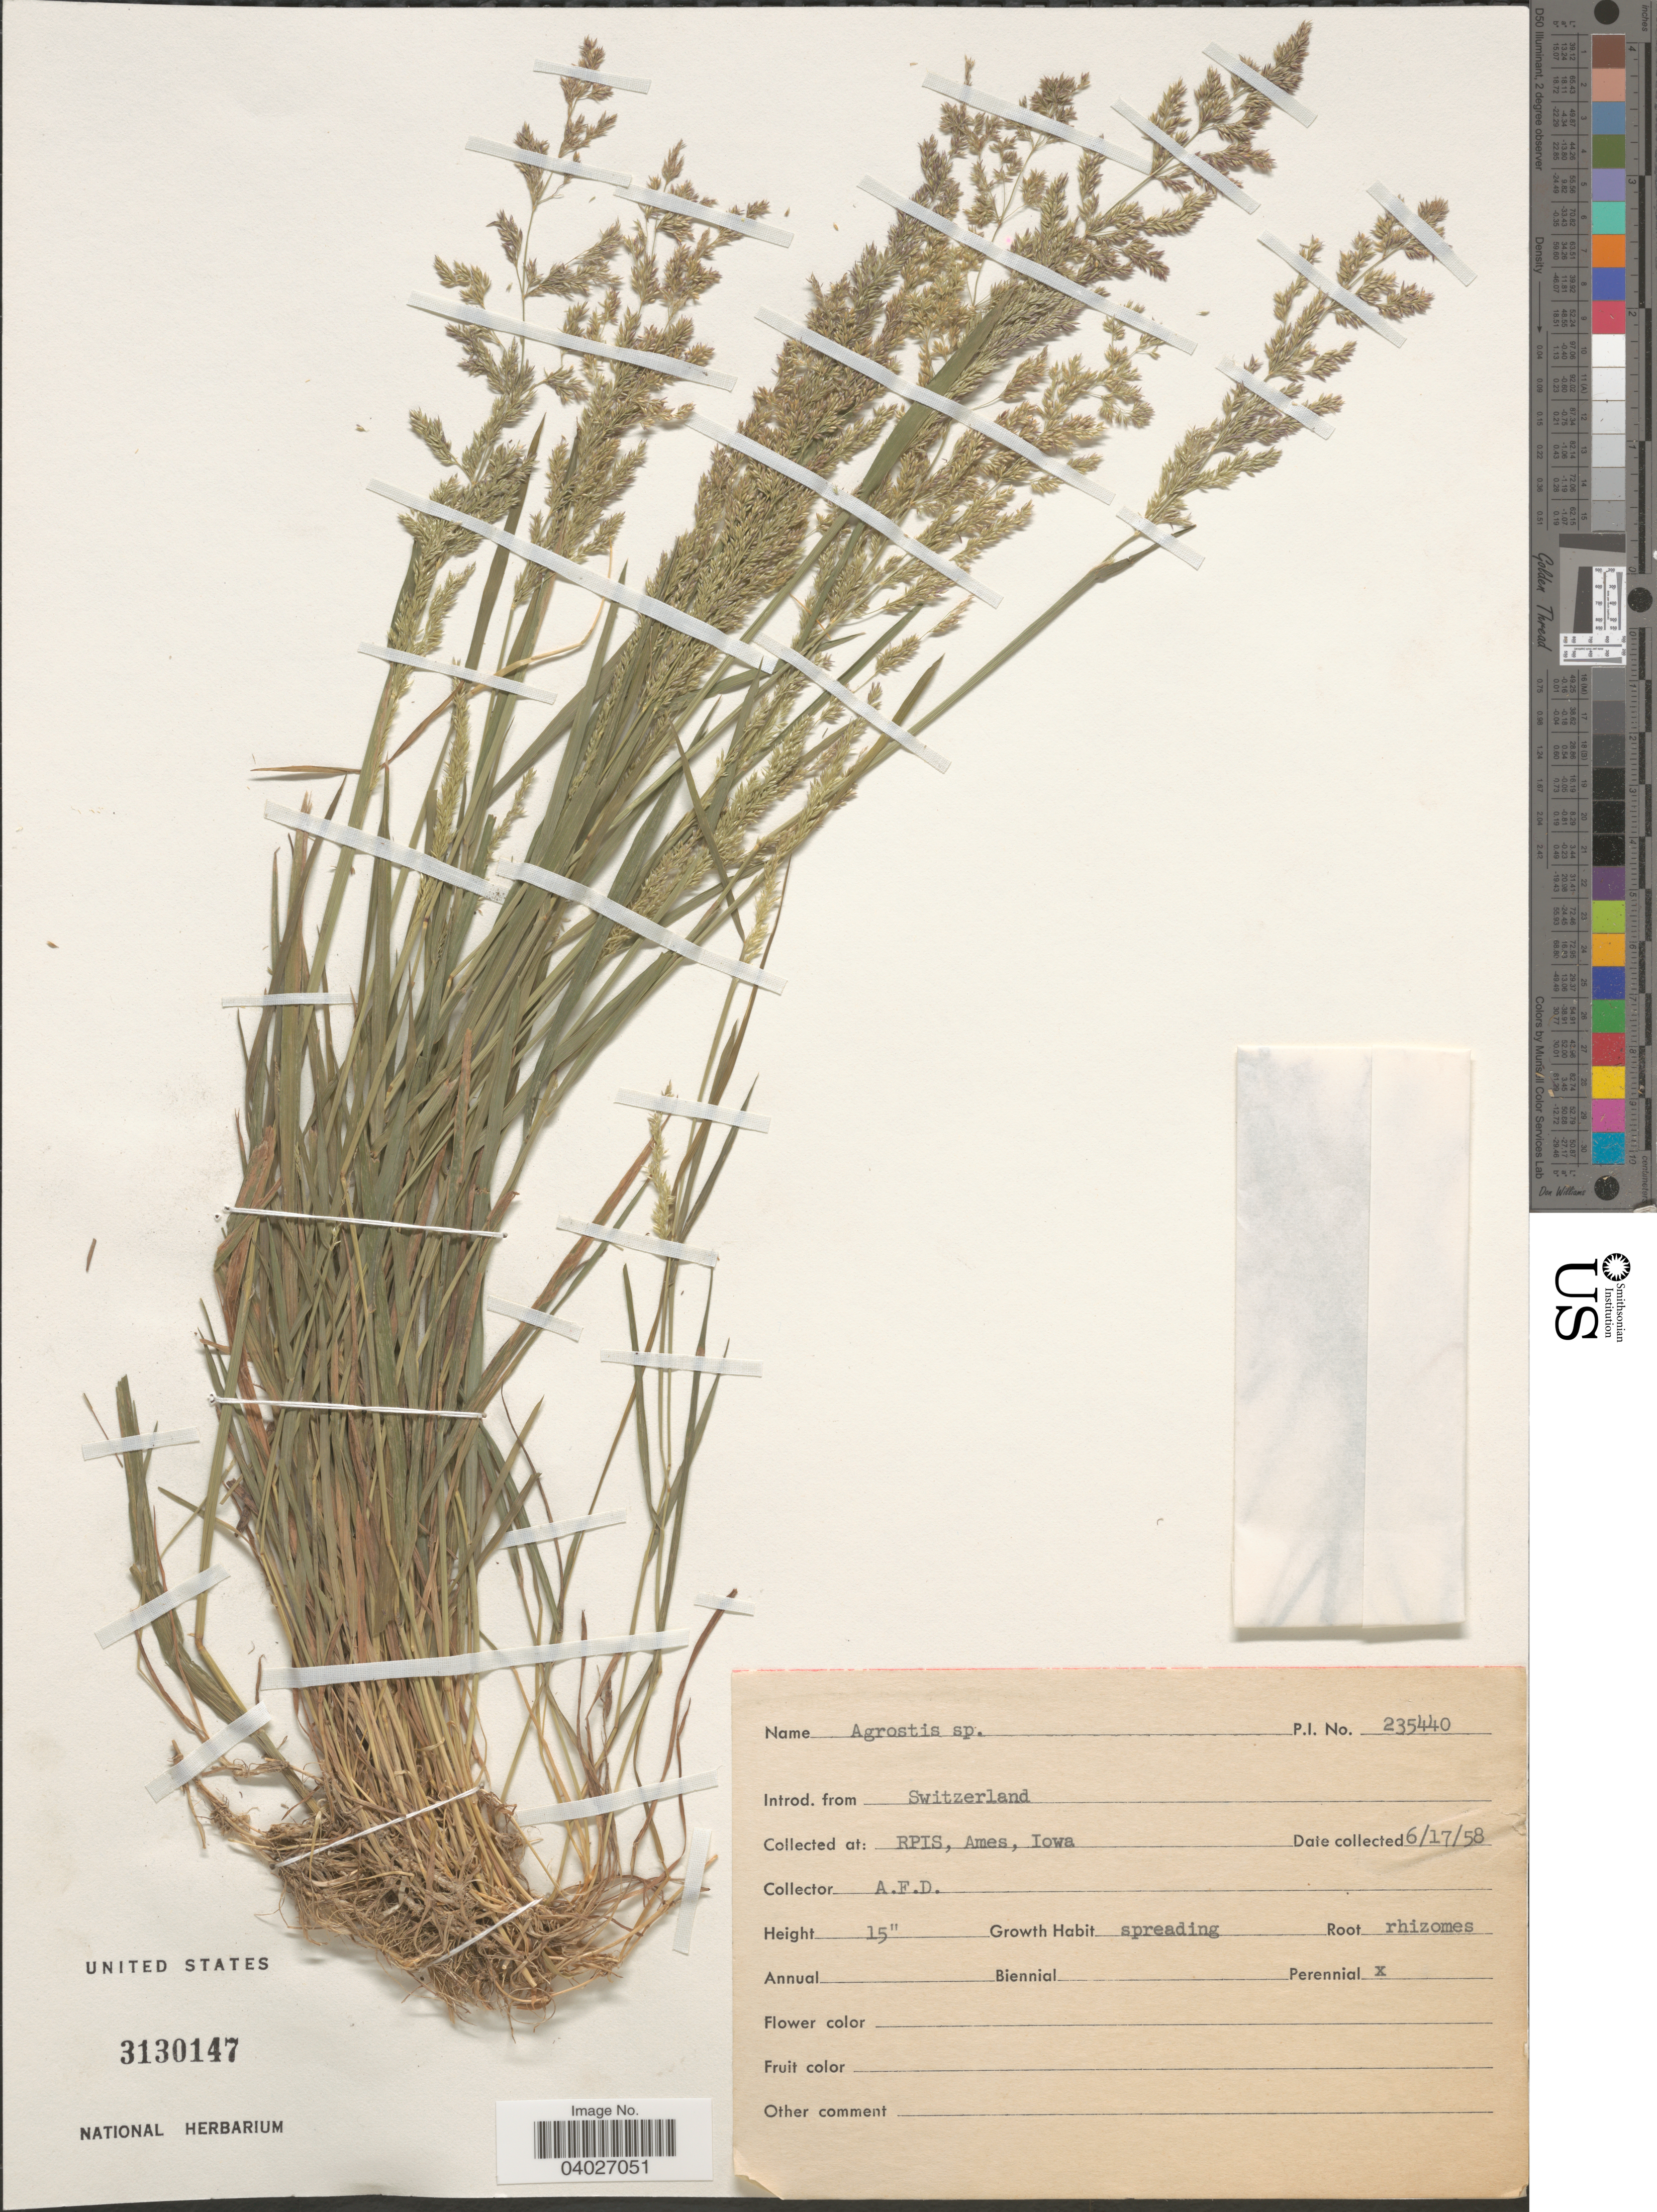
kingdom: Plantae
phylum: Tracheophyta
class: Liliopsida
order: Poales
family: Poaceae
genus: Agrostis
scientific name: Agrostis sp.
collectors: A. D.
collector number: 235440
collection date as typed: Transcribed d/m/y: 17/6/58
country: United States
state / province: Iowa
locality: RPIS, Ames.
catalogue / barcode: US 3130147